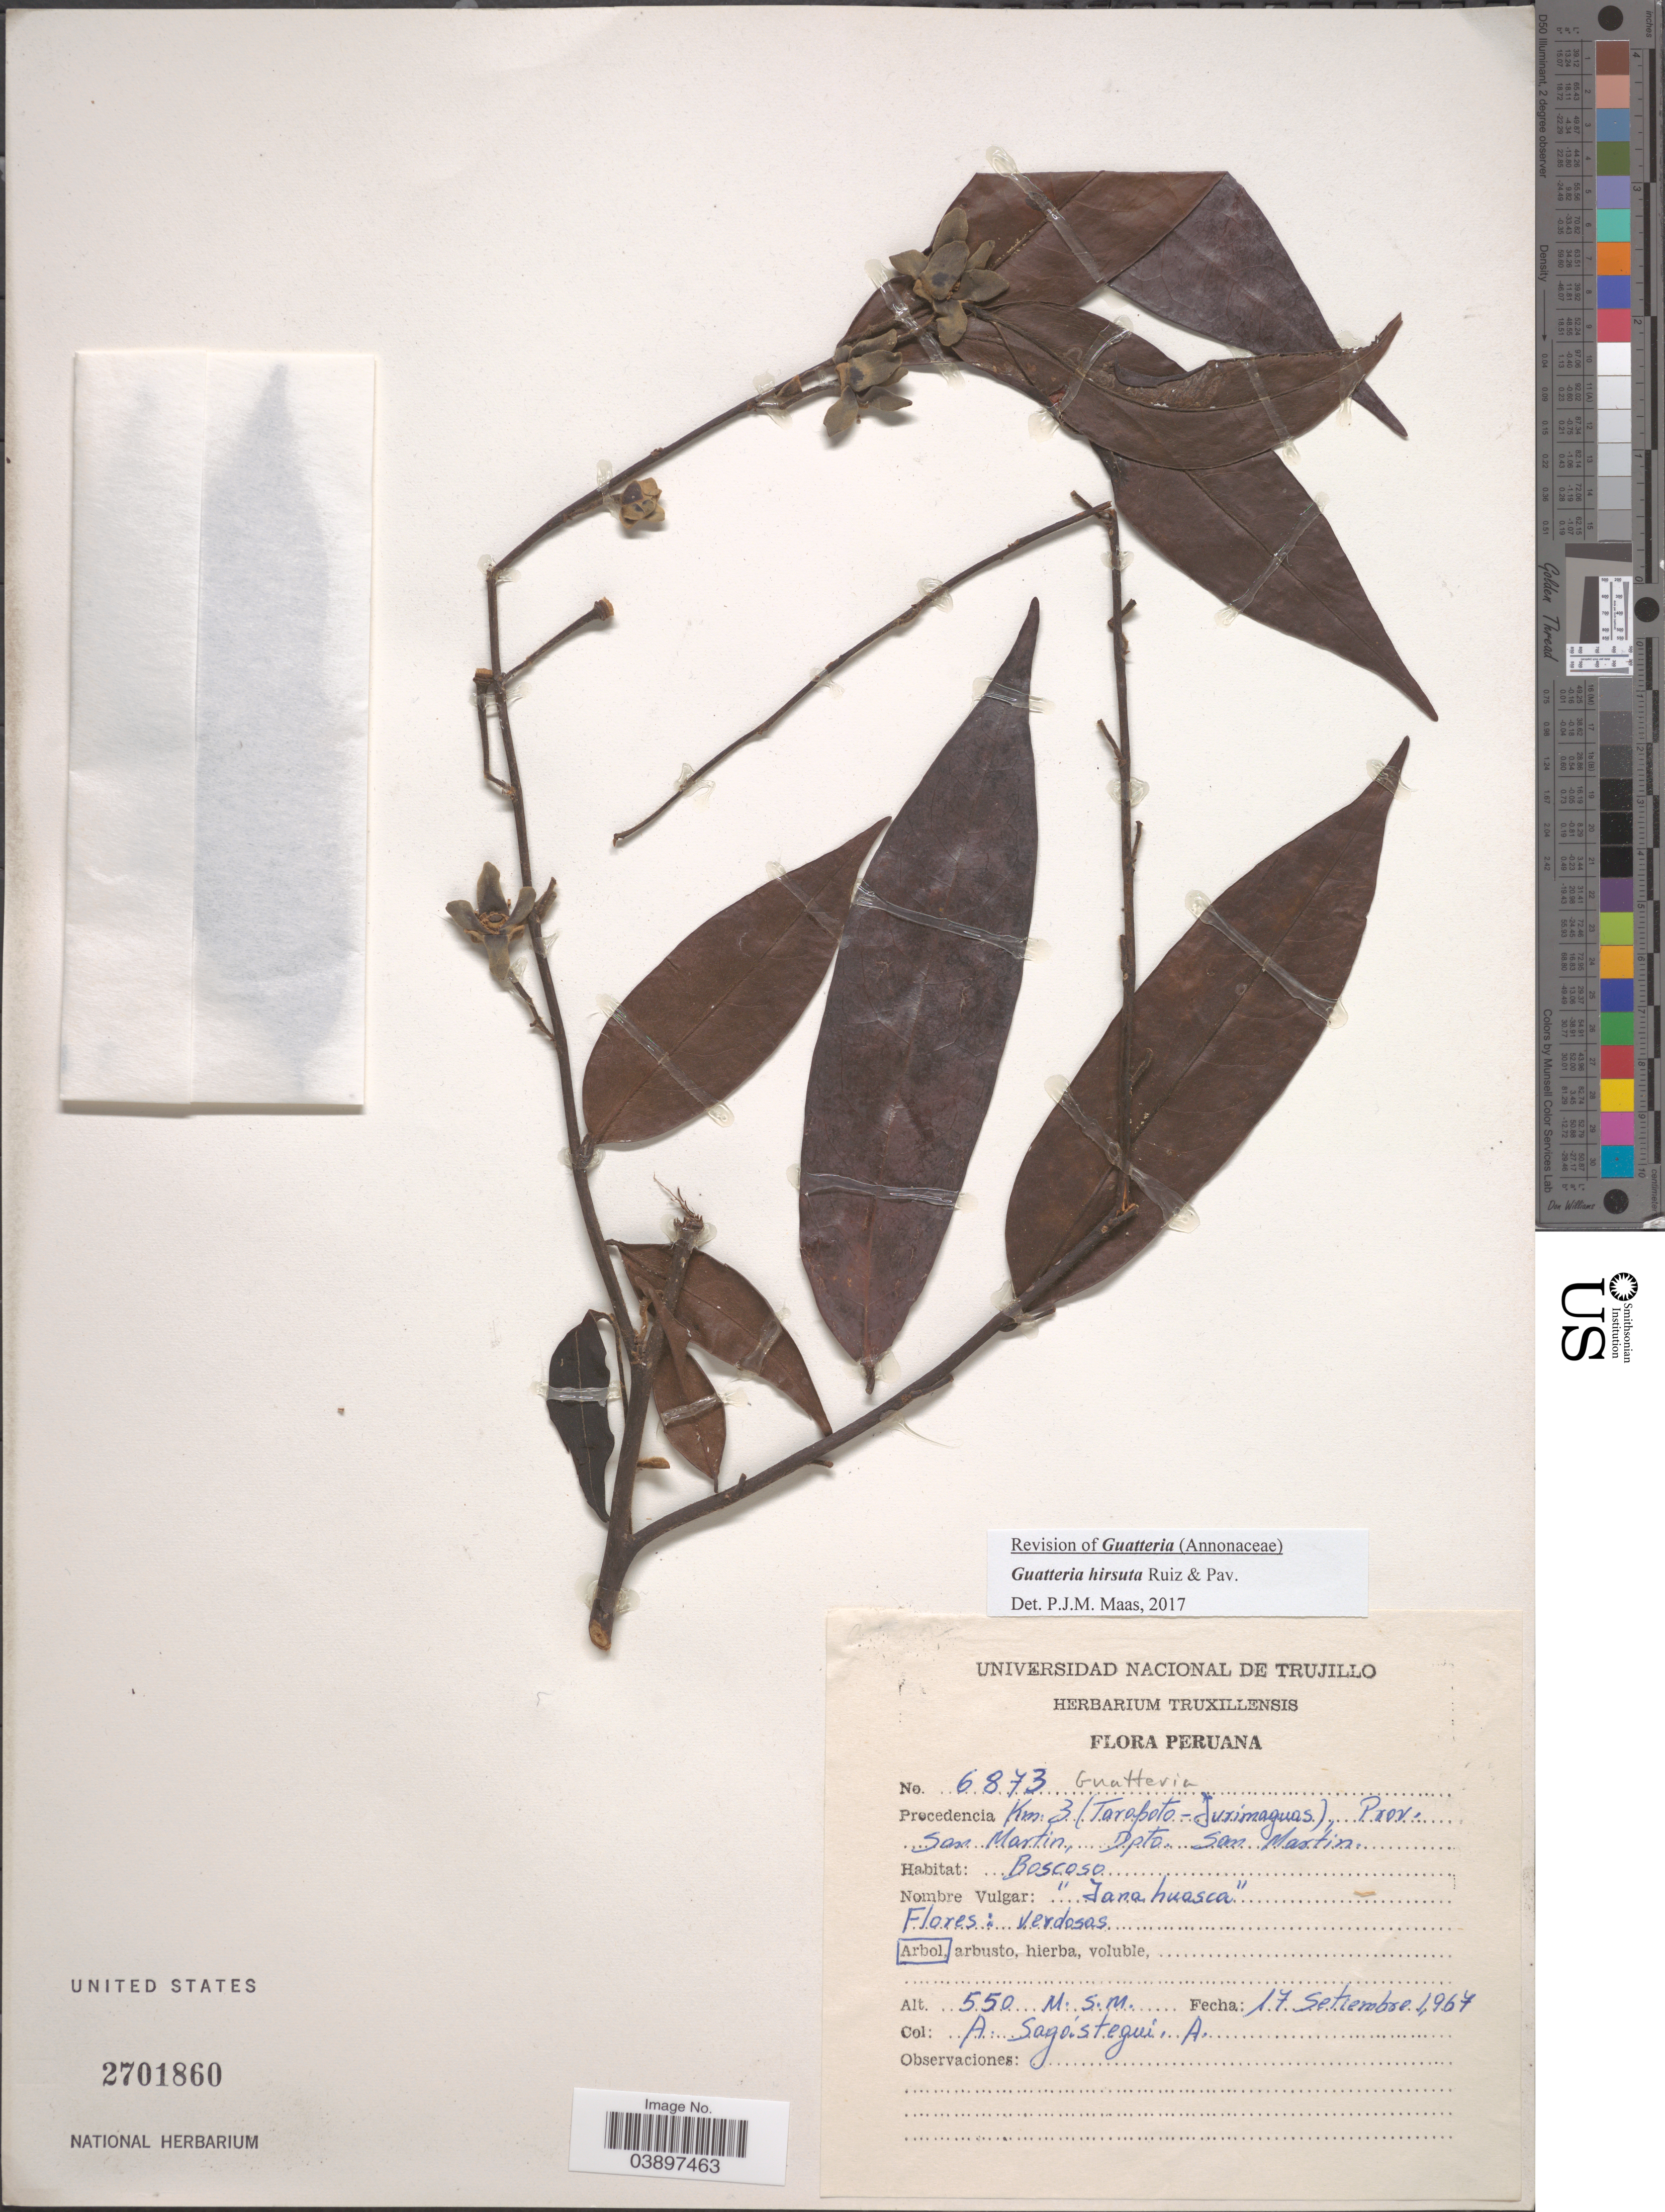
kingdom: Plantae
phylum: Tracheophyta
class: Magnoliopsida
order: Magnoliales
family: Annonaceae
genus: Guatteria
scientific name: Guatteria hirsuta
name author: Ruiz & Pav.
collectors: A. Sagástegui A.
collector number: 6873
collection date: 1967-09-17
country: Peru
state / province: San Martín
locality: Km 3 (Tarapoto-Yurimaguas), Dpto. San Martin.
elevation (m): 550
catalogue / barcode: US 2701860